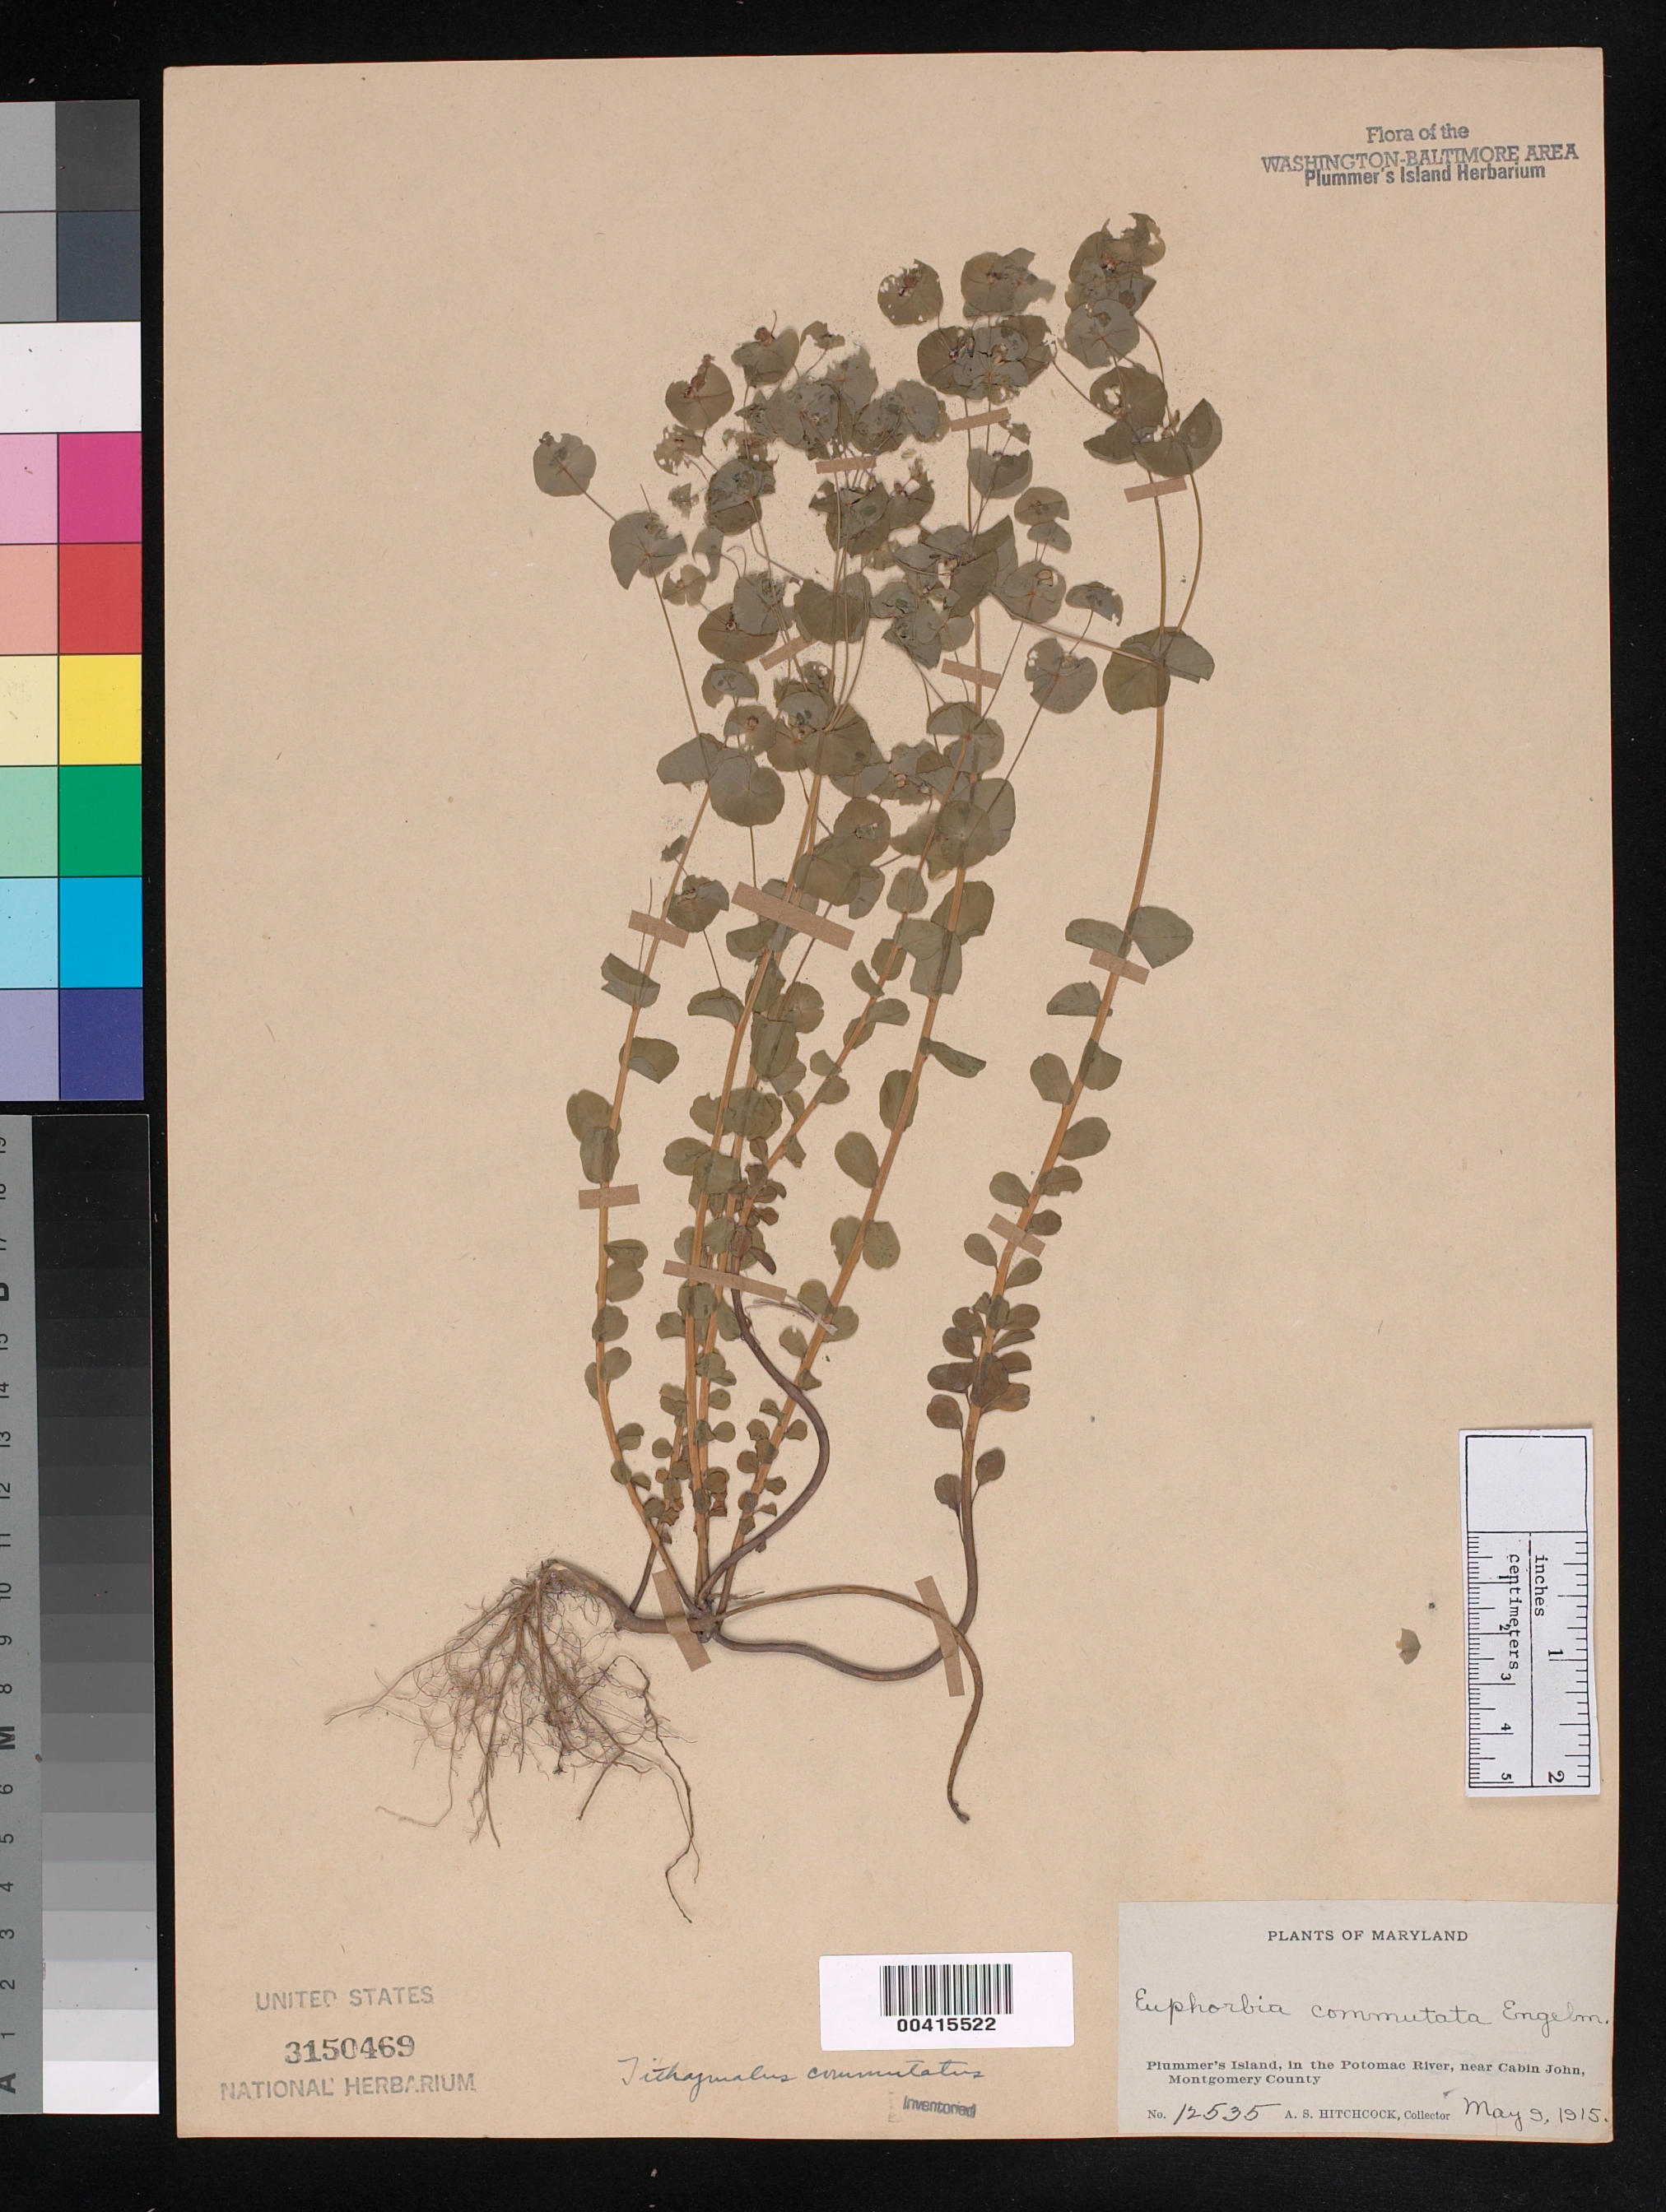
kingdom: Plantae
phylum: Tracheophyta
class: Magnoliopsida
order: Malpighiales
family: Euphorbiaceae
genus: Euphorbia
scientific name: Euphorbia commutata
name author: Engelm. ex A. Gray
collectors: A. S. Hitchcock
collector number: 12535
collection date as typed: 09 May 1915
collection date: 1915-05-09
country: United States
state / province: Maryland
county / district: Montgomery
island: Plummers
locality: Plummer's Island C. & O. Canal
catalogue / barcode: US 3150469